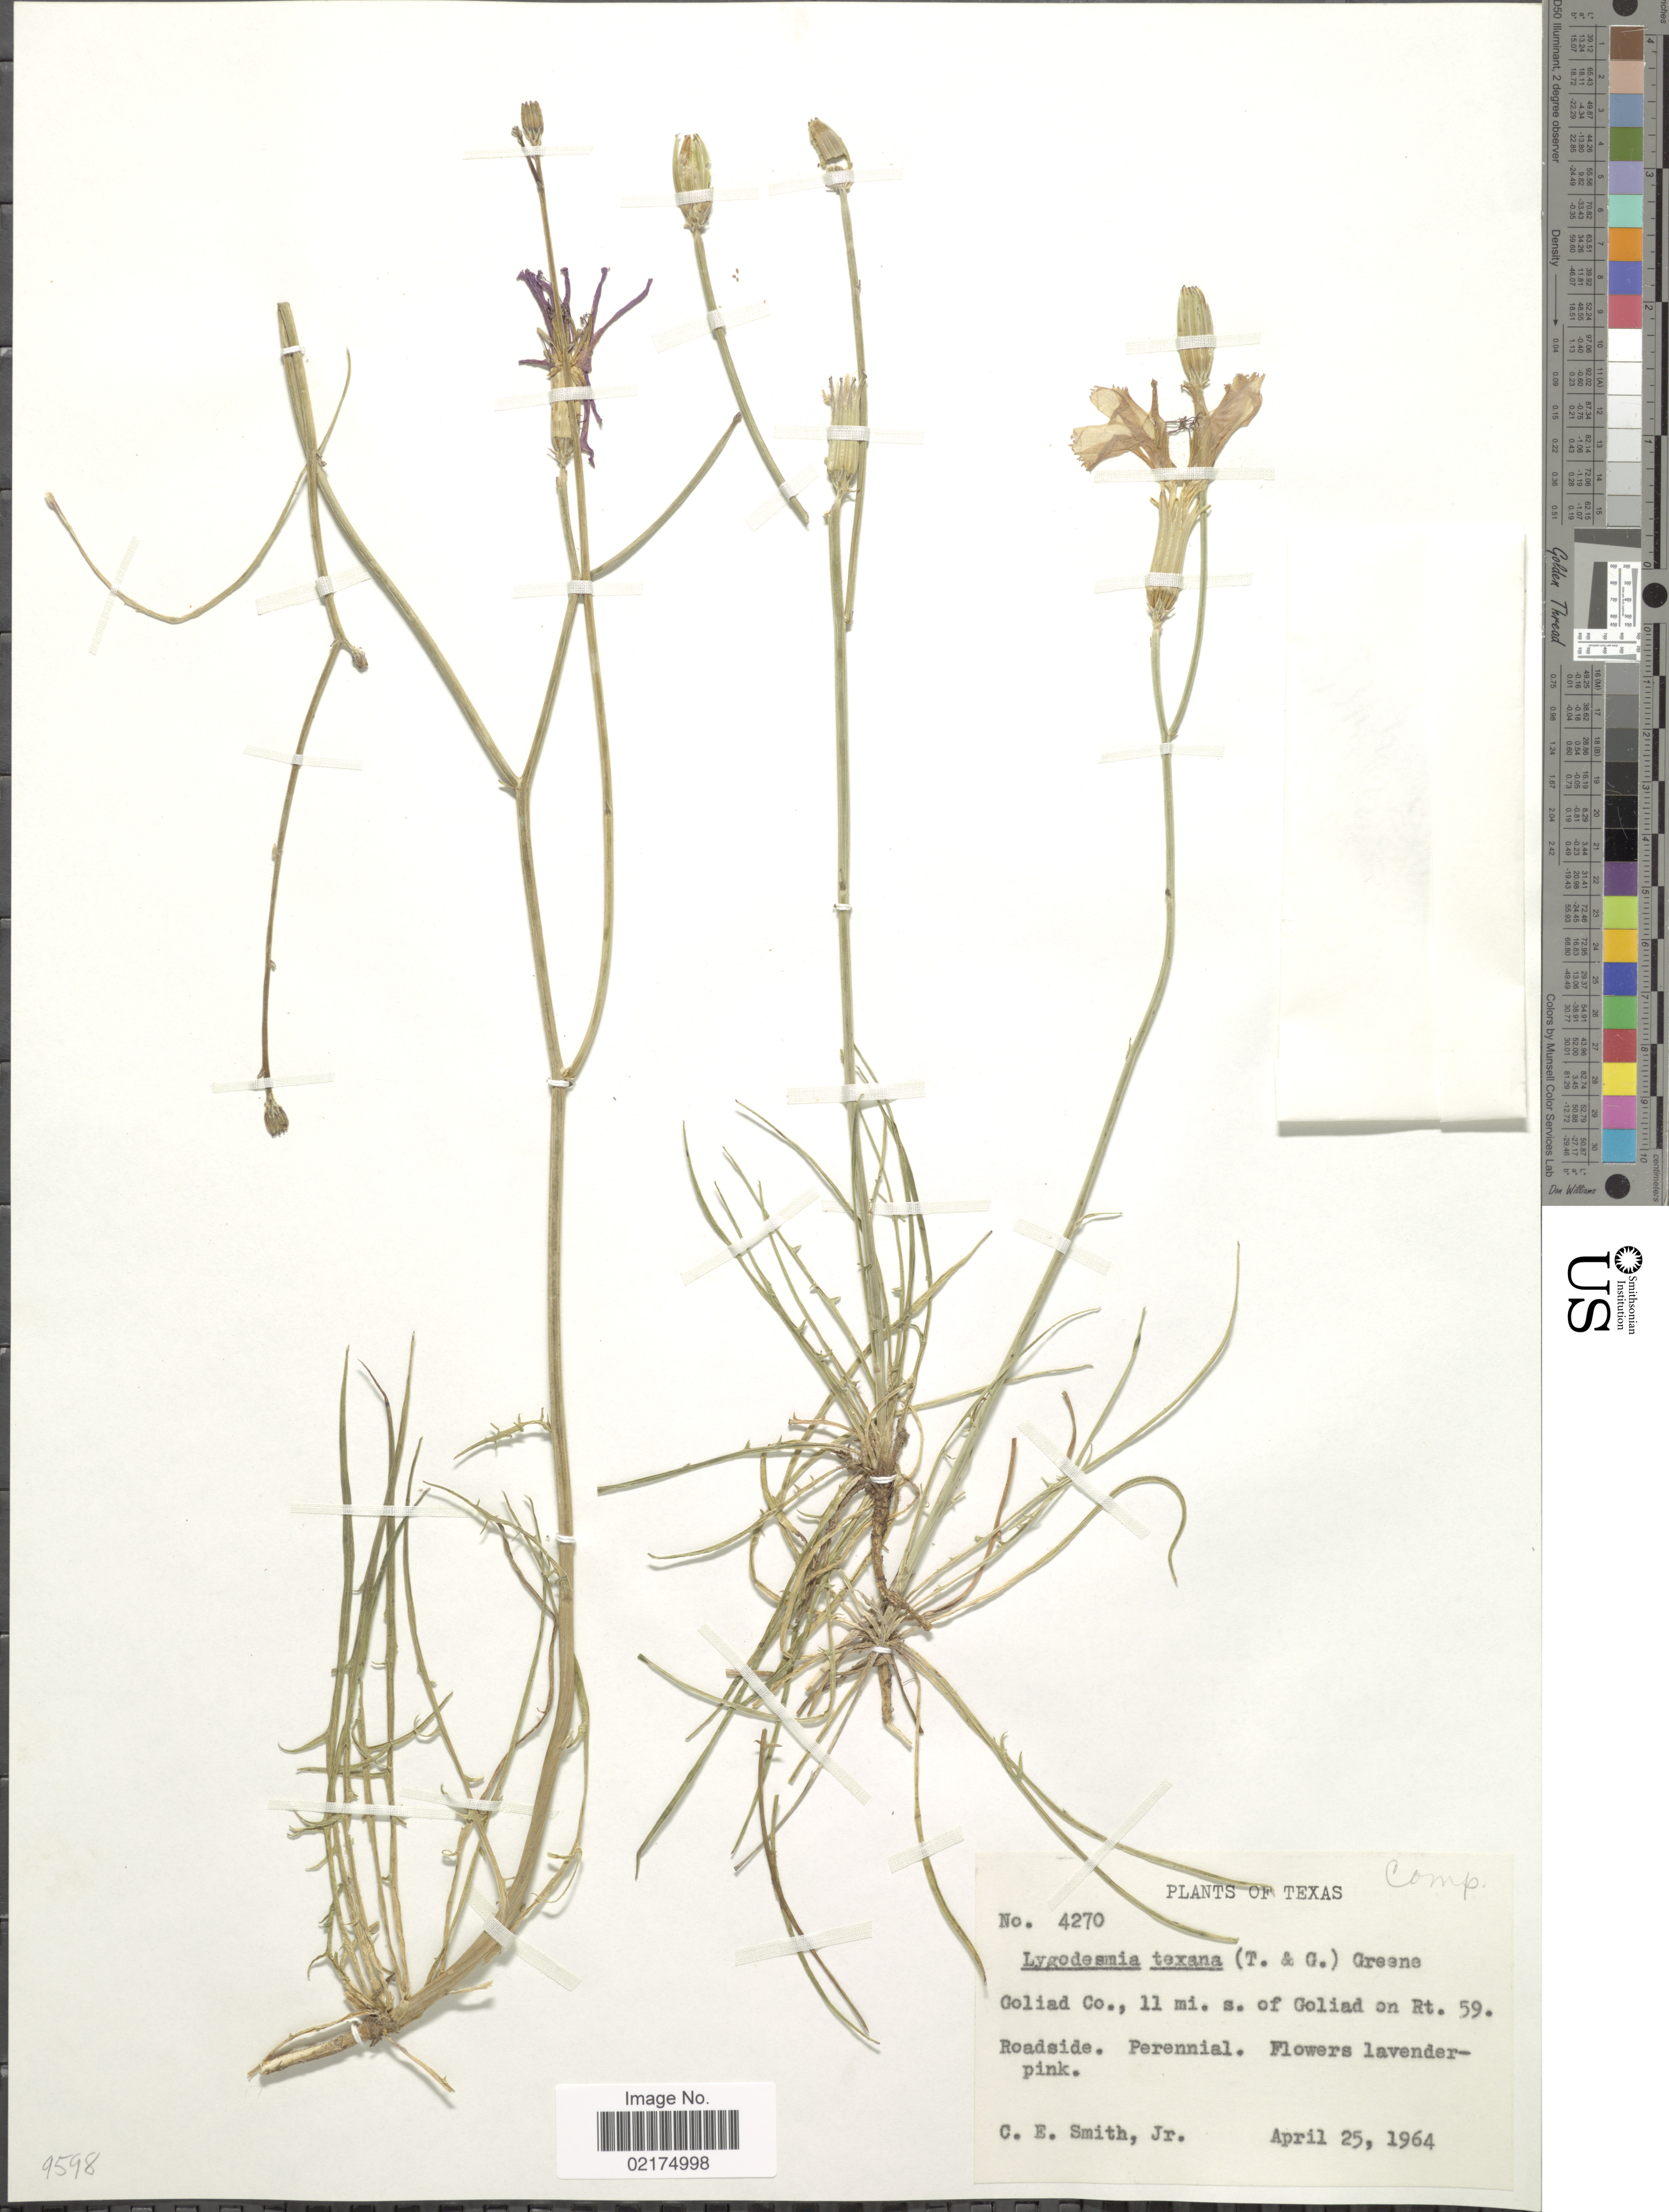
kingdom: Plantae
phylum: Tracheophyta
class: Magnoliopsida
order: Asterales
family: Asteraceae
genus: Lygodesmia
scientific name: Lygodesmia texana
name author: (Torr. & A. Gray) Greene ex Small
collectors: C. E. Smith Jr.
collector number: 4270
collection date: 1964-04-25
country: United States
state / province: Texas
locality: Goliad Co., 11 mi. s of Goliad on Rt. 59